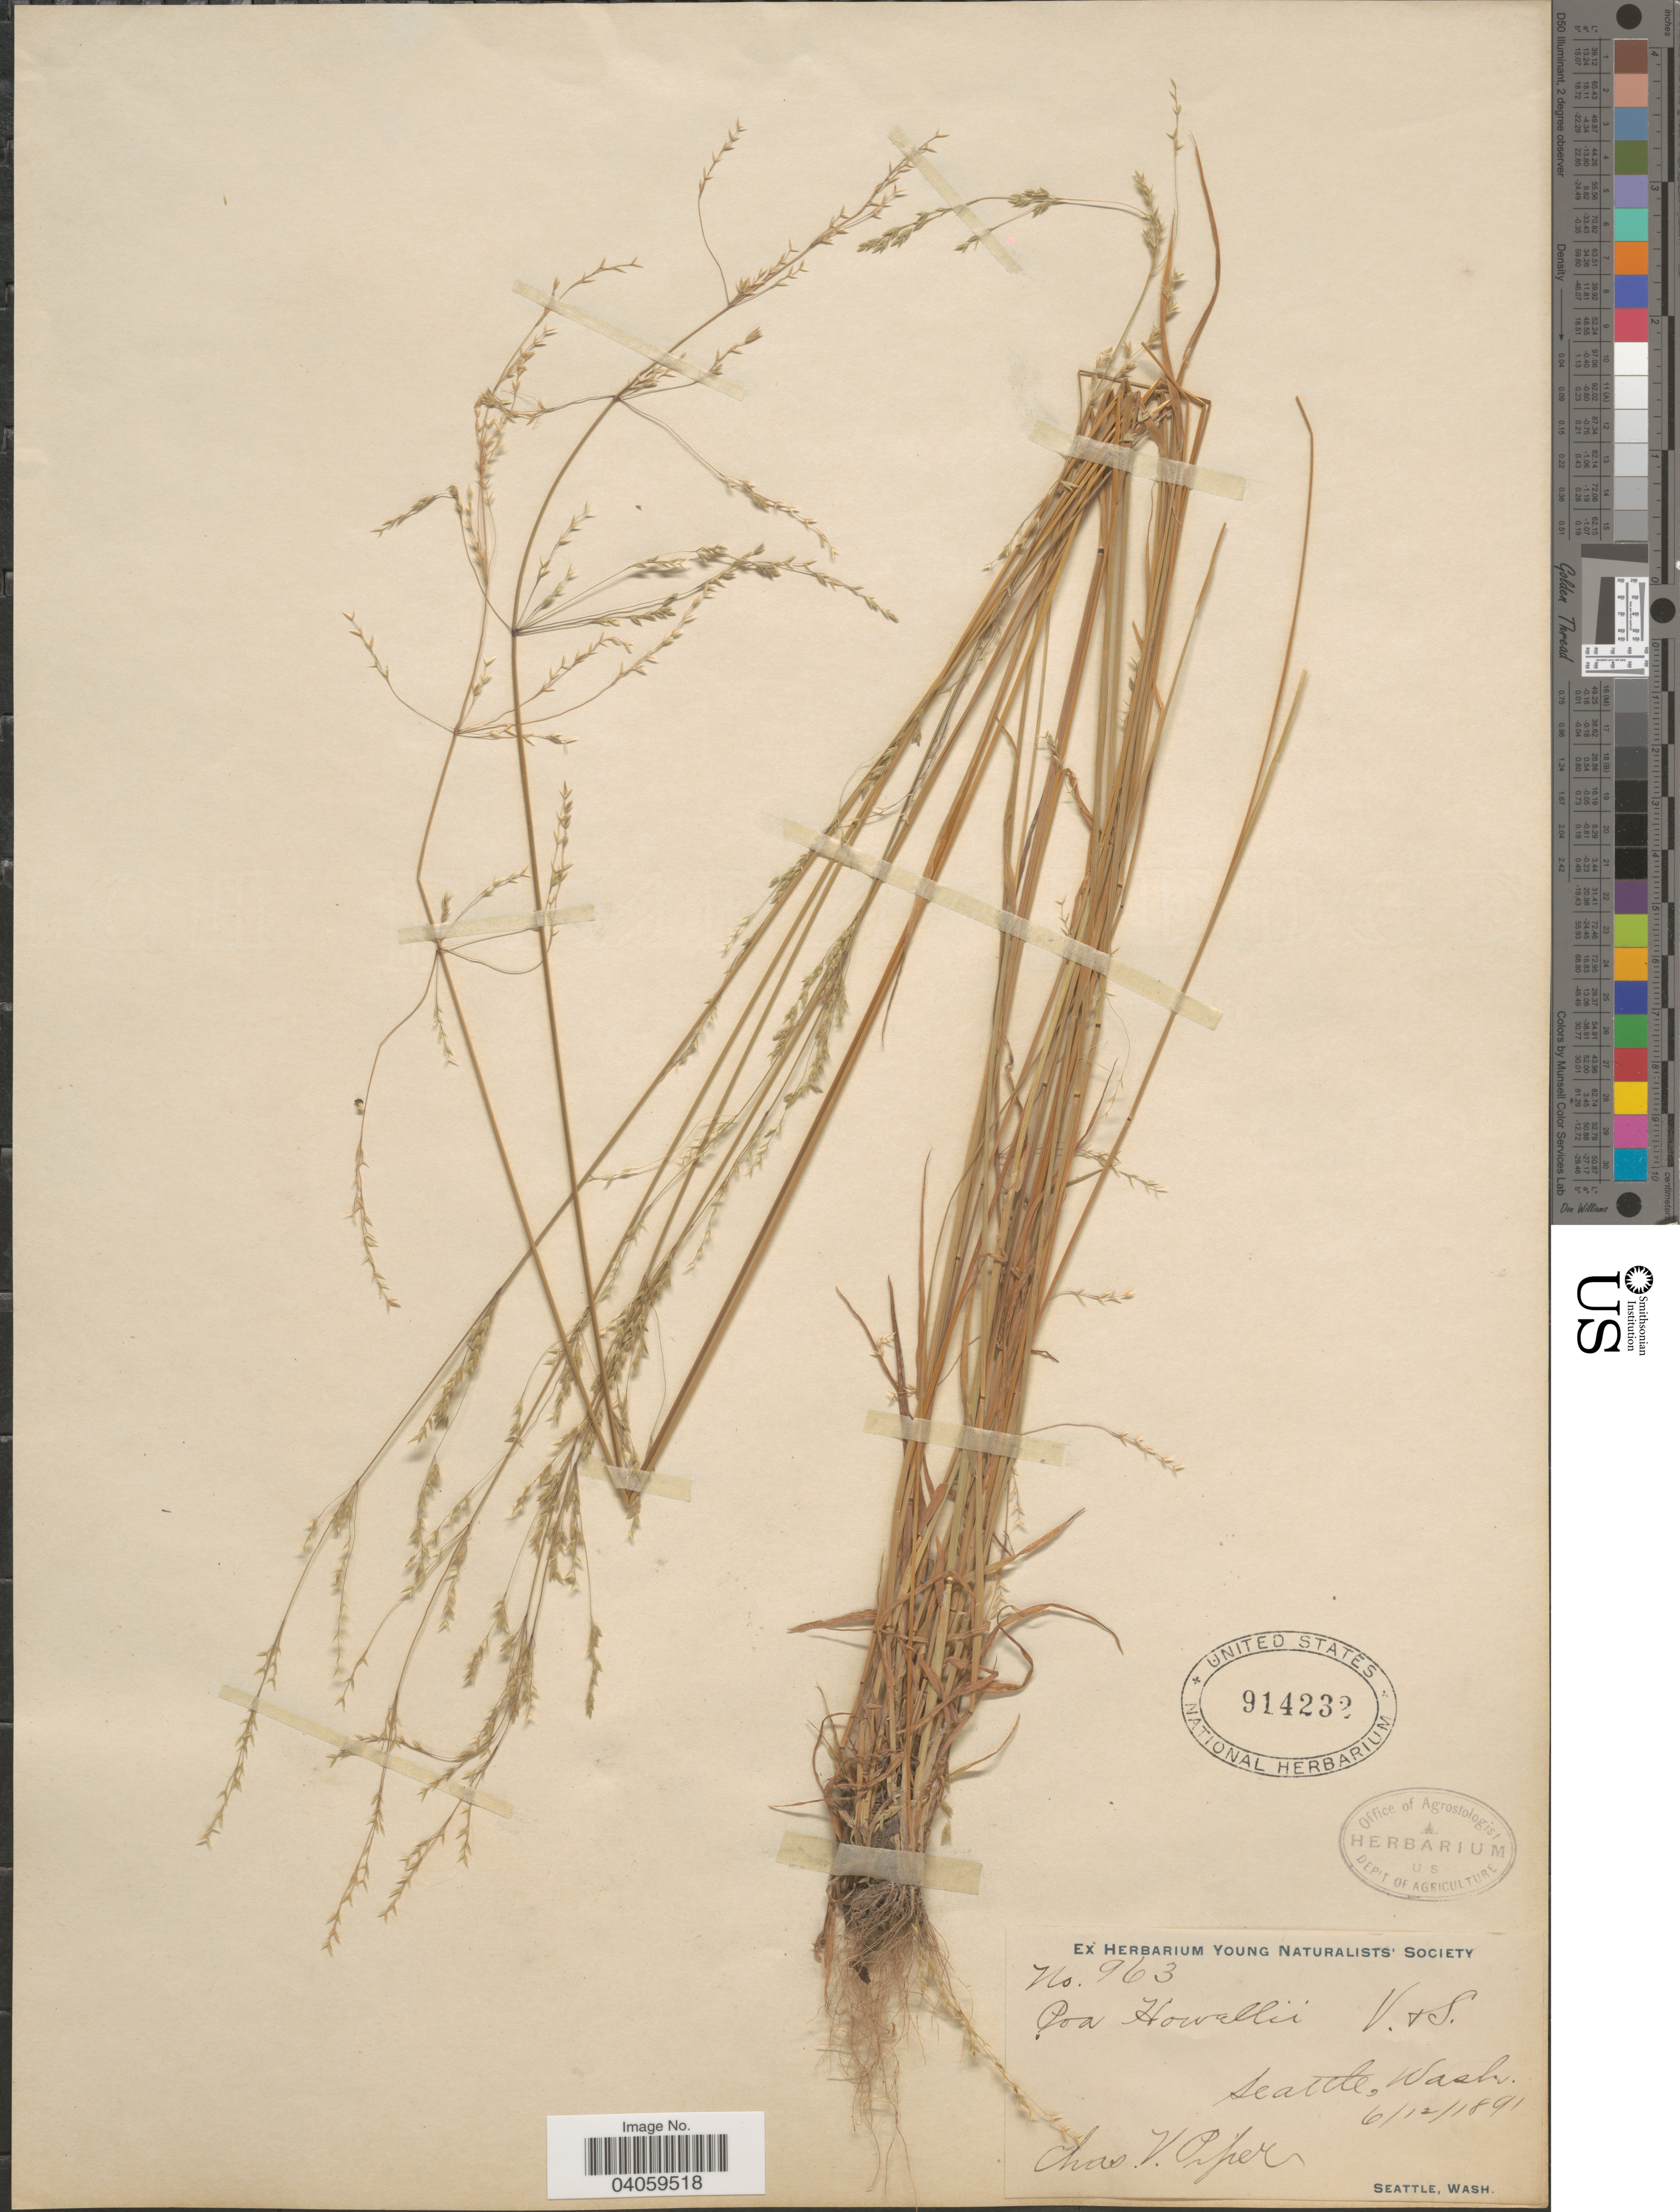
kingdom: Plantae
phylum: Tracheophyta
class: Liliopsida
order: Poales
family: Poaceae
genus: Poa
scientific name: Poa howellii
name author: Vasey & Scribn.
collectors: C. V. Piper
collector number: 963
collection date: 1891-06-12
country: United States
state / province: Washington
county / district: King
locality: Seattle.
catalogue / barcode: US 914232